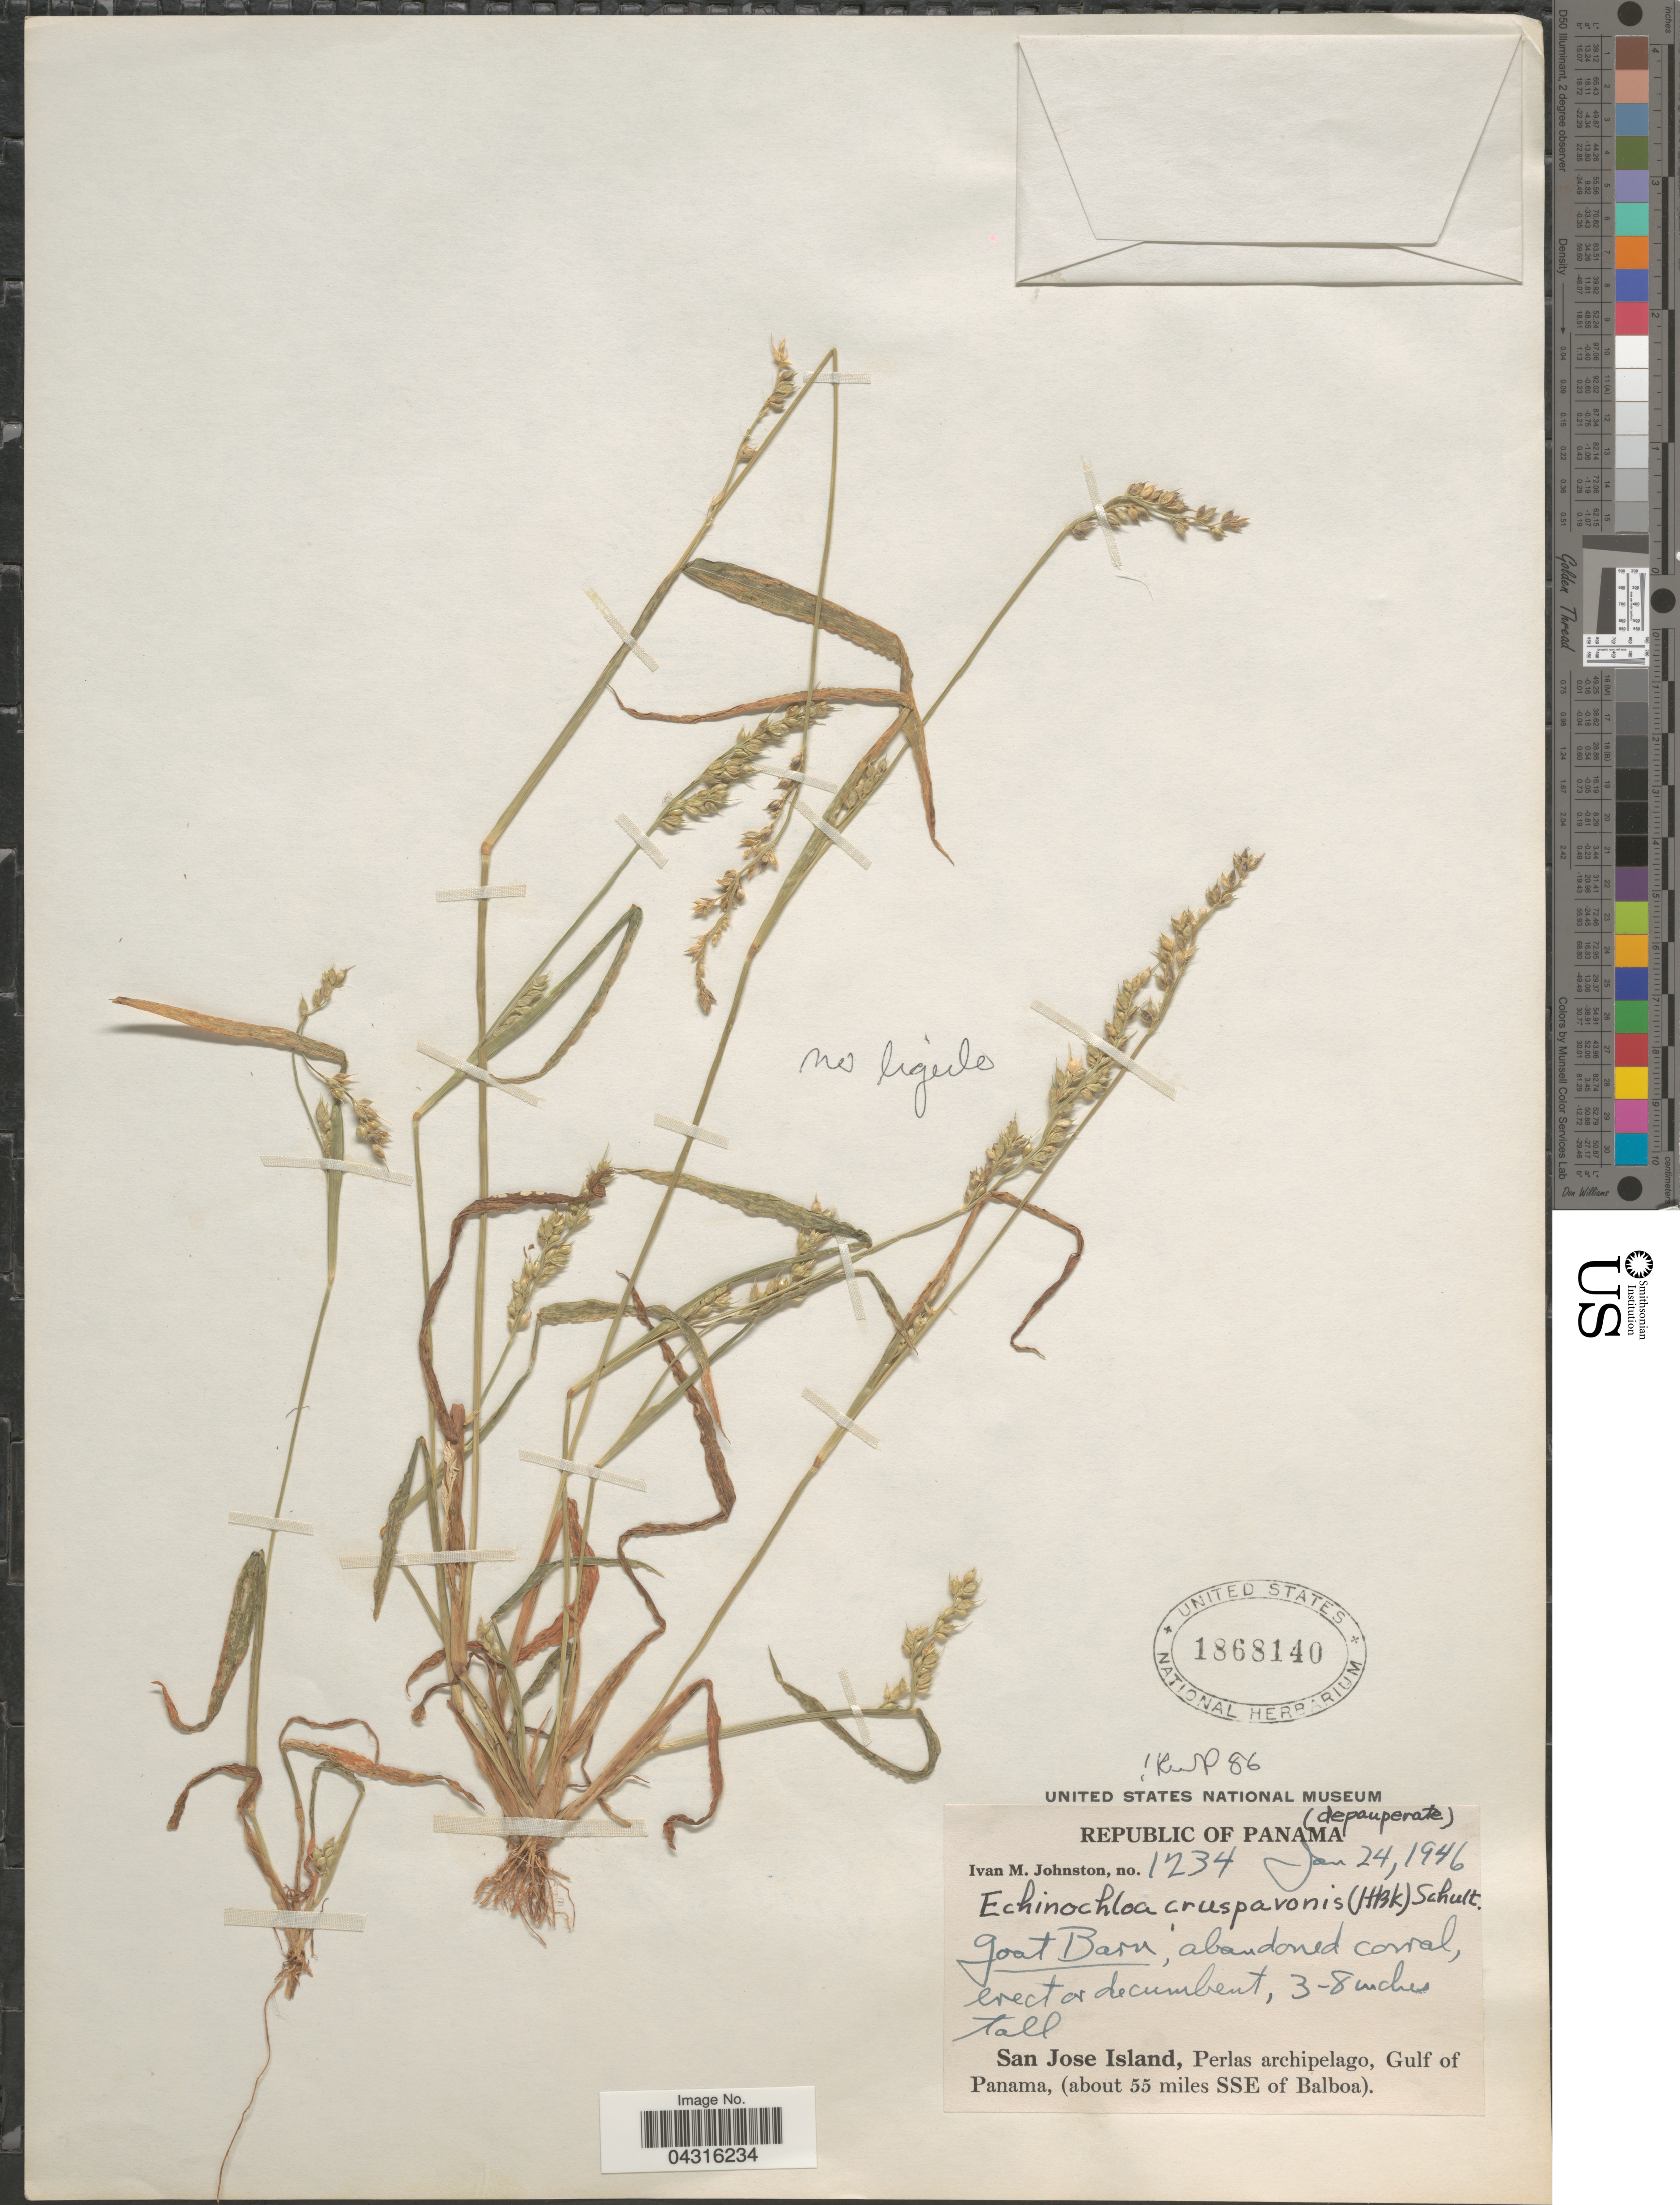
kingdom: Plantae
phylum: Tracheophyta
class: Liliopsida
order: Poales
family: Poaceae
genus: Echinochloa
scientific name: Echinochloa crus-pavonis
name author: (Kunth) Schult.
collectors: I.M. Johnston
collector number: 1234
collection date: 1946-01-24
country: Panama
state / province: Panamá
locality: Goat Barn. San Jose Island, Perlas archipelago, Gulf of Panama, (about 55 miles SSE of Balboa).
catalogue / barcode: US 1868140